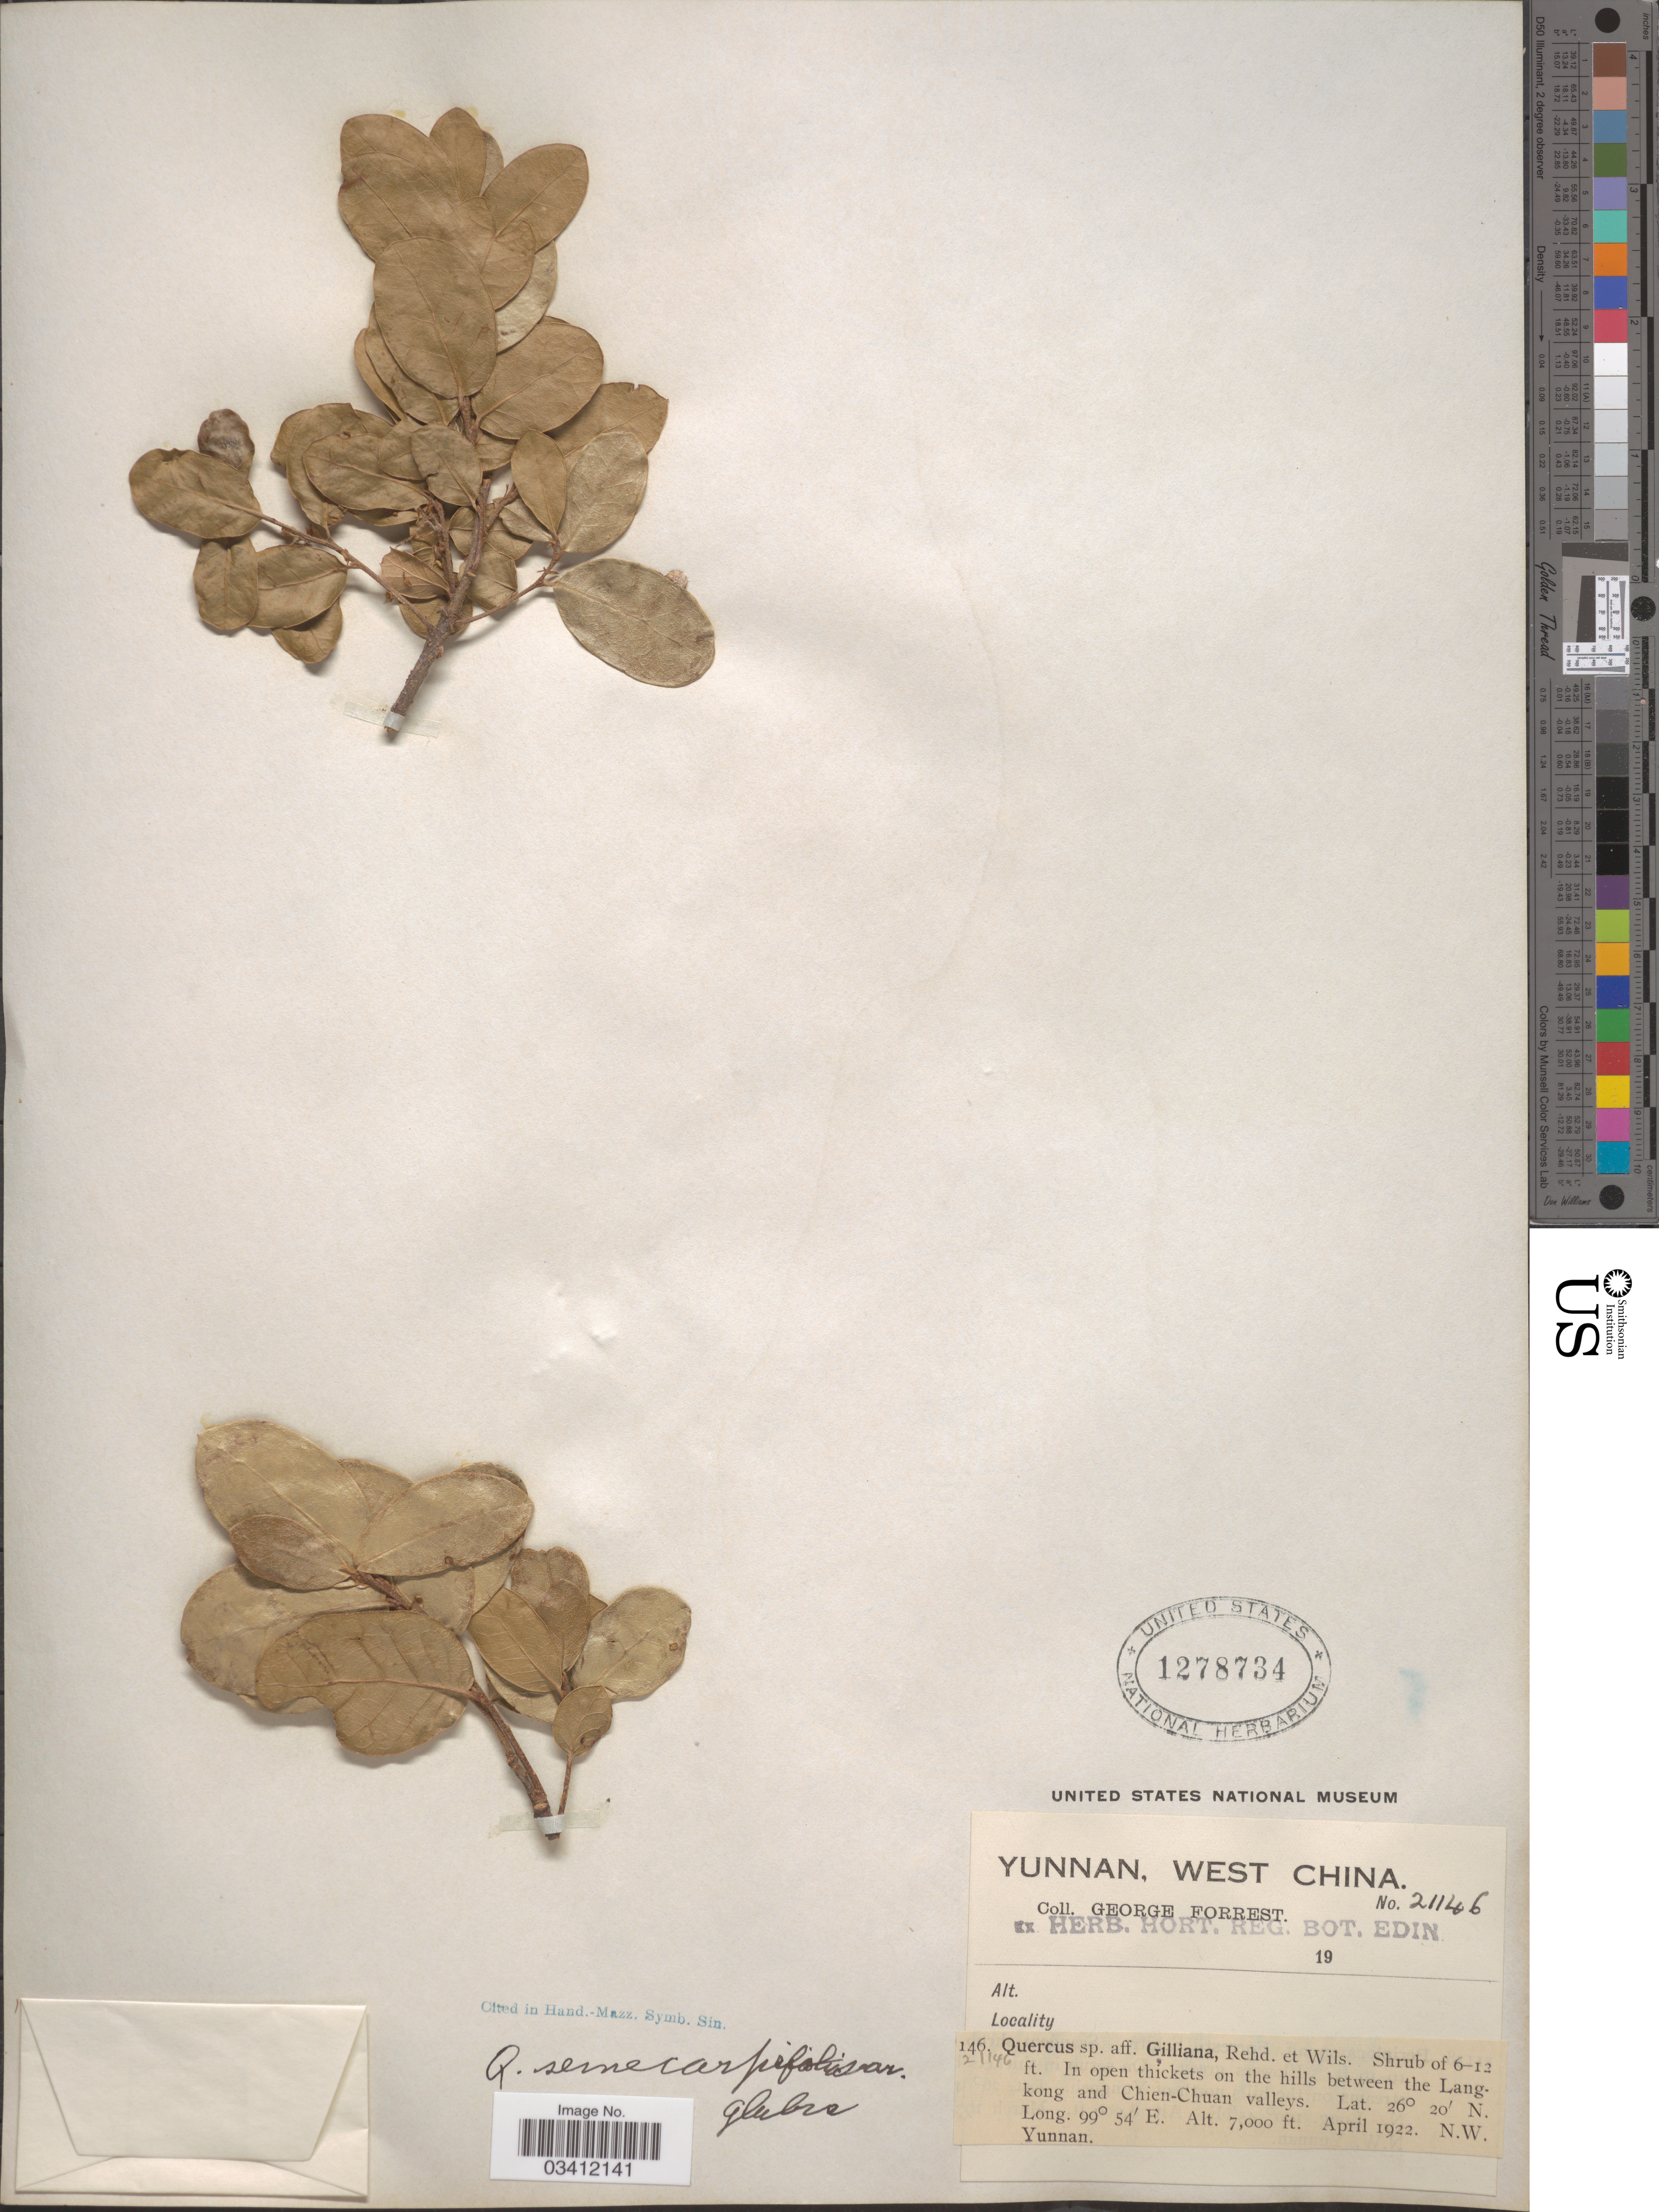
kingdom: Plantae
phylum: Tracheophyta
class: Magnoliopsida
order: Fagales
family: Fagaceae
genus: Quercus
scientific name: Quercus pseudosemecarpifolia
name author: A. Camus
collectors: G. Forrest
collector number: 21146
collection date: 1922-04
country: China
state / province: Yunnan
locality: West China. In open thickets on the hills between the Langkong and Chien-Chuan valleys. N.W. Yunnan.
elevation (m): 2134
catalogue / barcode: US 1278734